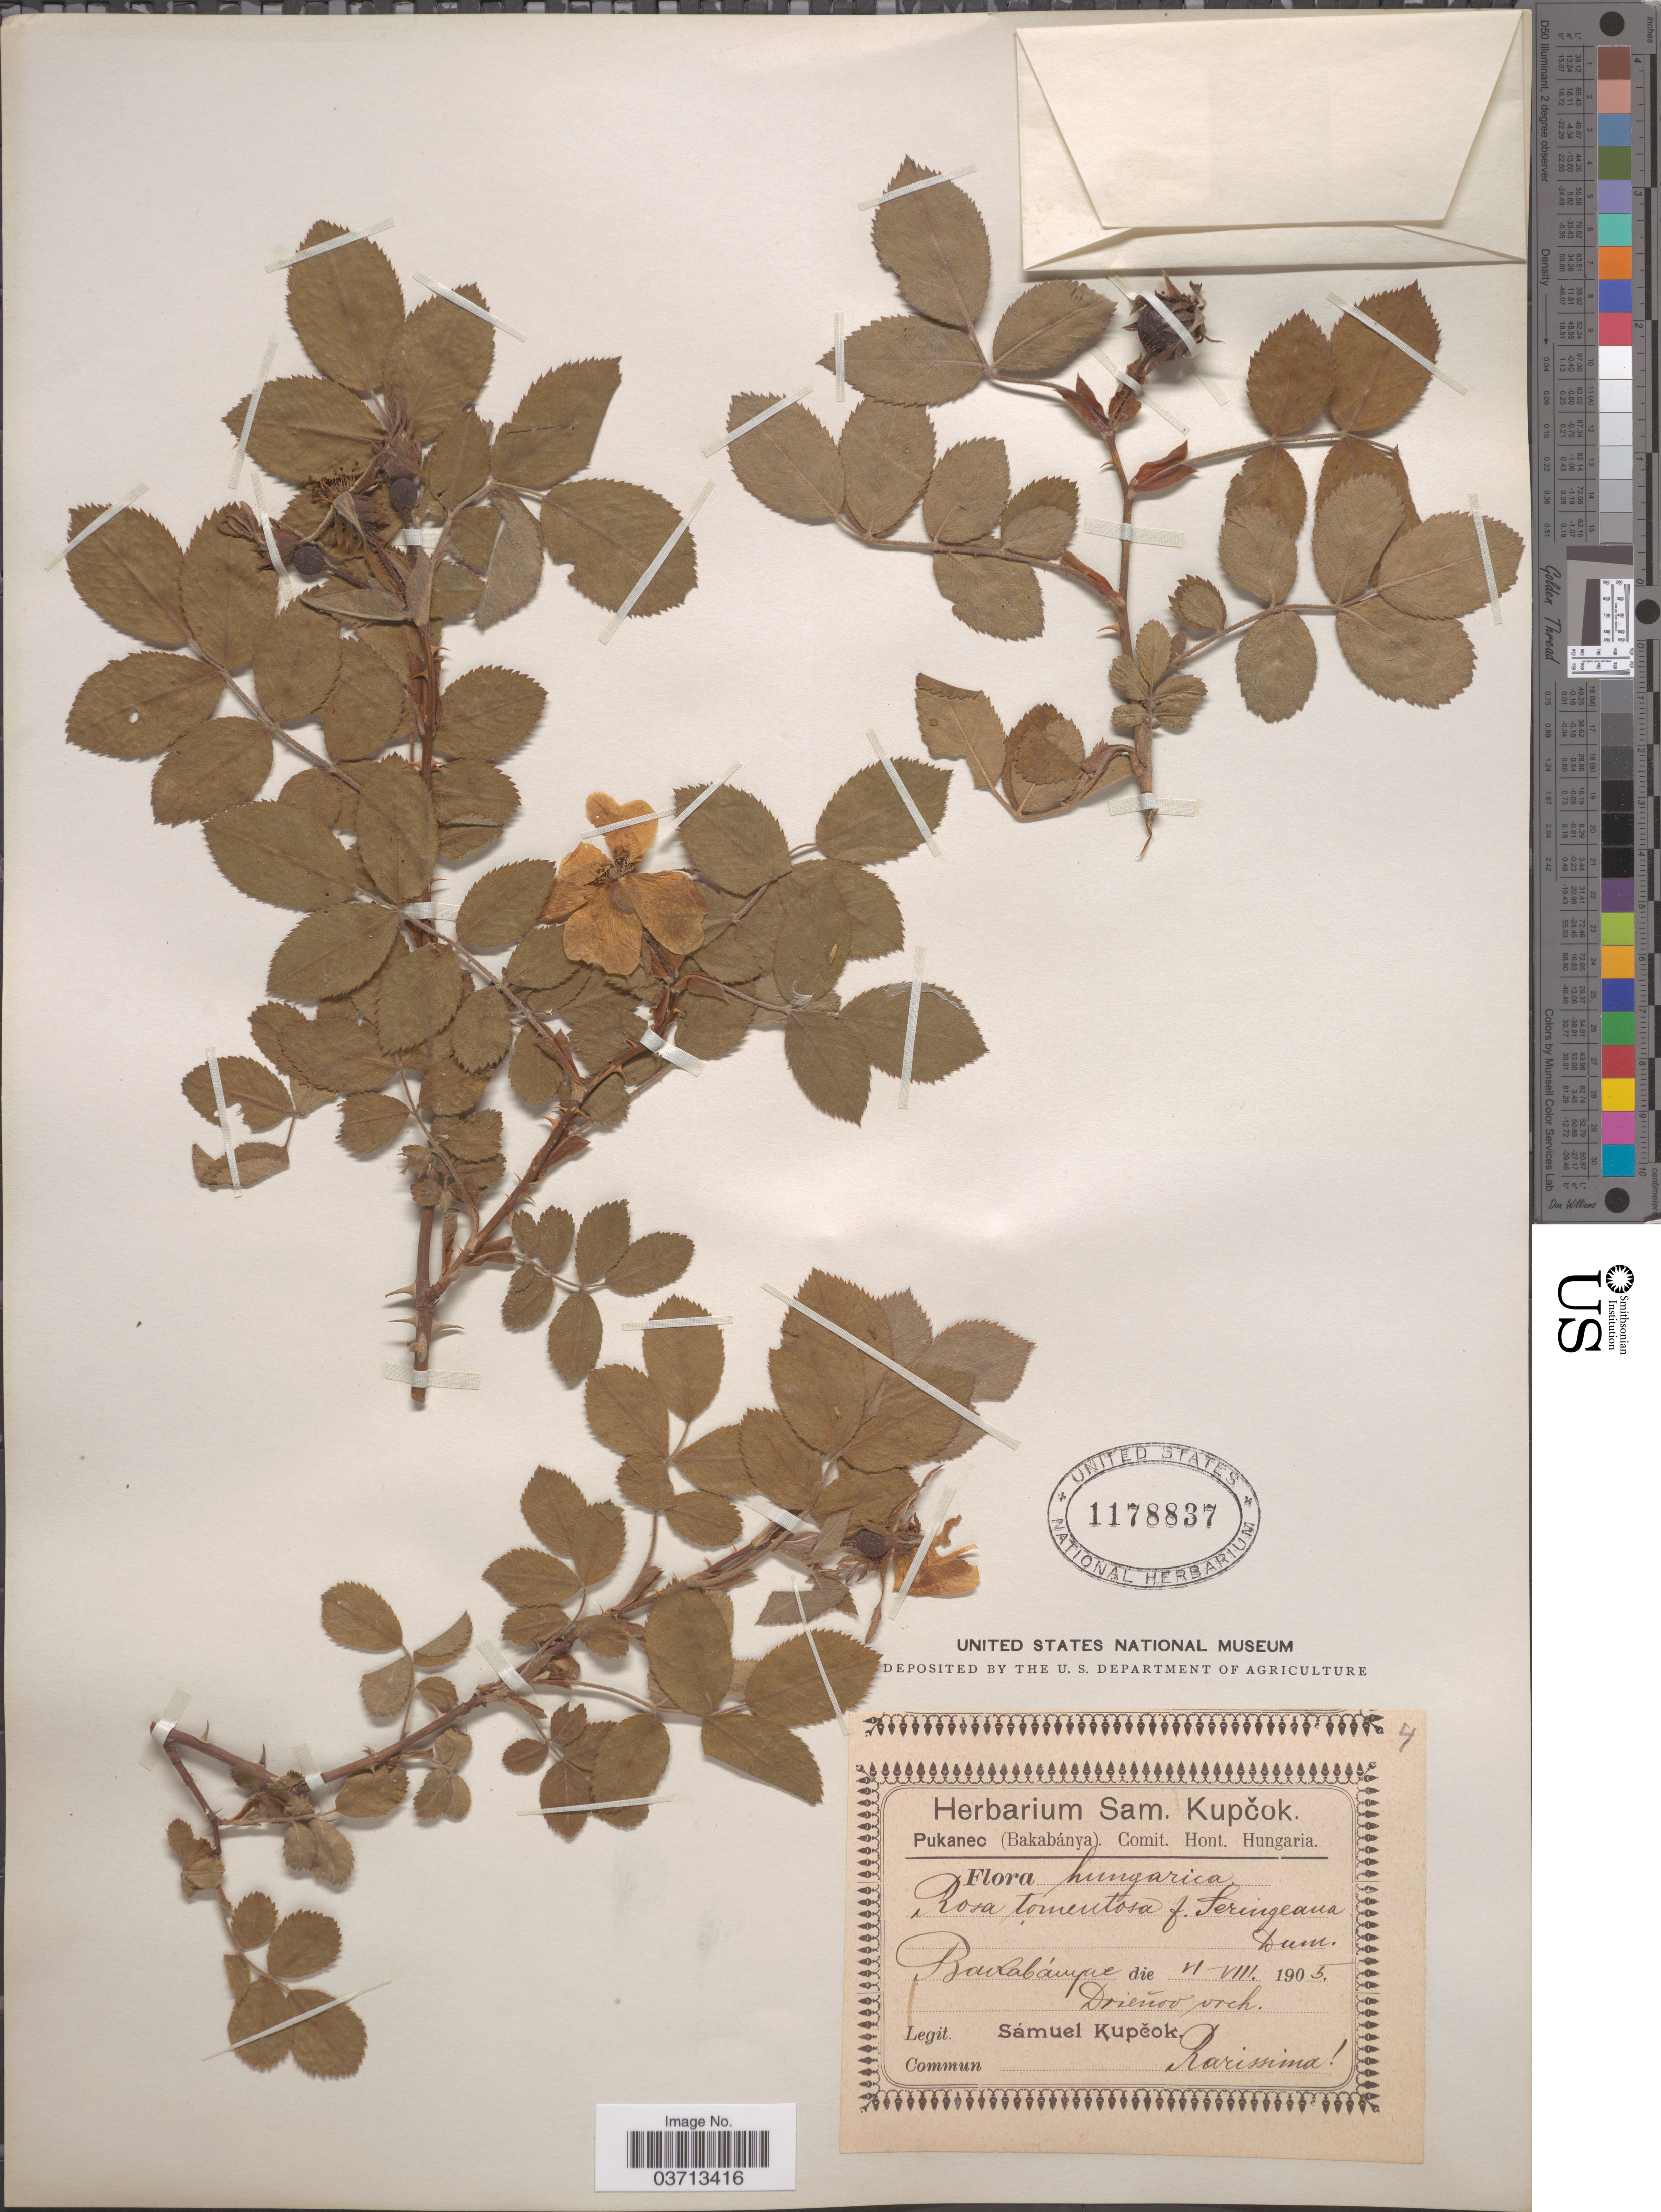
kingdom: Plantae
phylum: Tracheophyta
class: Magnoliopsida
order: Rosales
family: Rosaceae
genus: Rosa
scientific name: Rosa hungarica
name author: A. Kern.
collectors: S. Kupcok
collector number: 4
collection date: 1905-06/1905-08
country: Hungary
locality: Bavabánique. Drienov urch.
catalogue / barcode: US 1178837